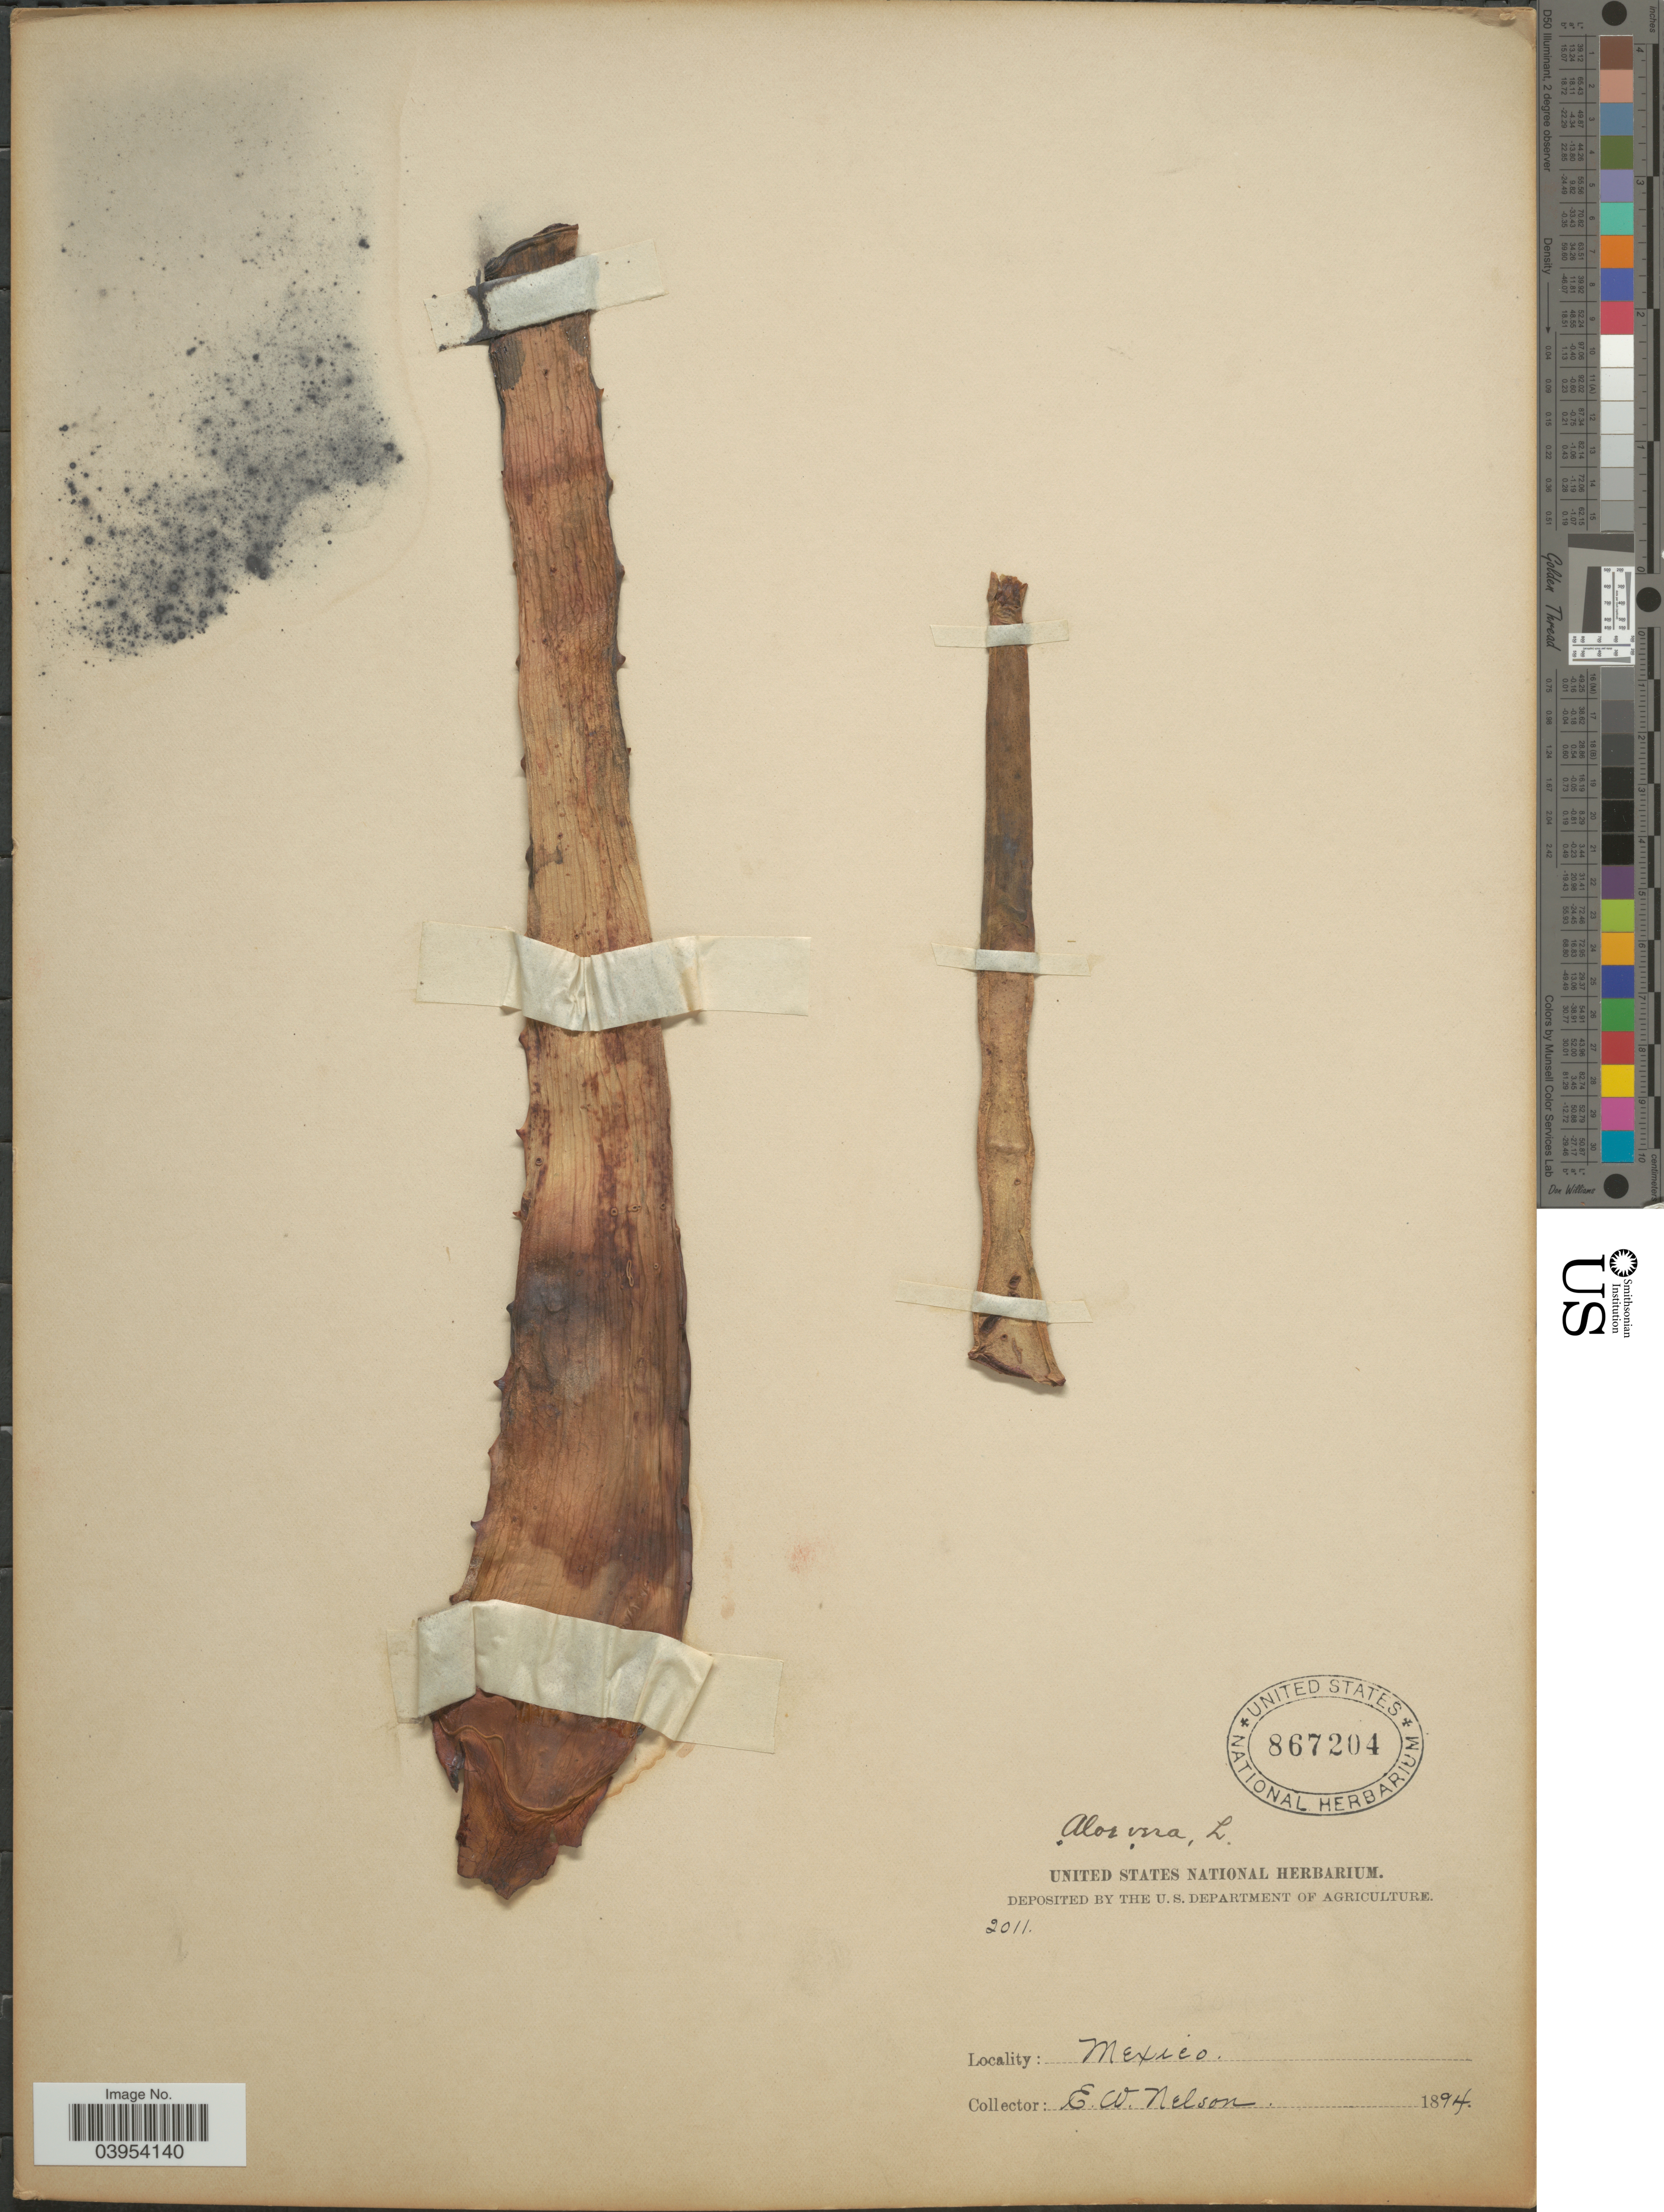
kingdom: Plantae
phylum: Tracheophyta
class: Liliopsida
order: Asparagales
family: Asphodelaceae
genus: Aloe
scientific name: Aloe vera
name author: L.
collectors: E. W. Nelson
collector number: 2011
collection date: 1894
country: Mexico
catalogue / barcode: US 867204